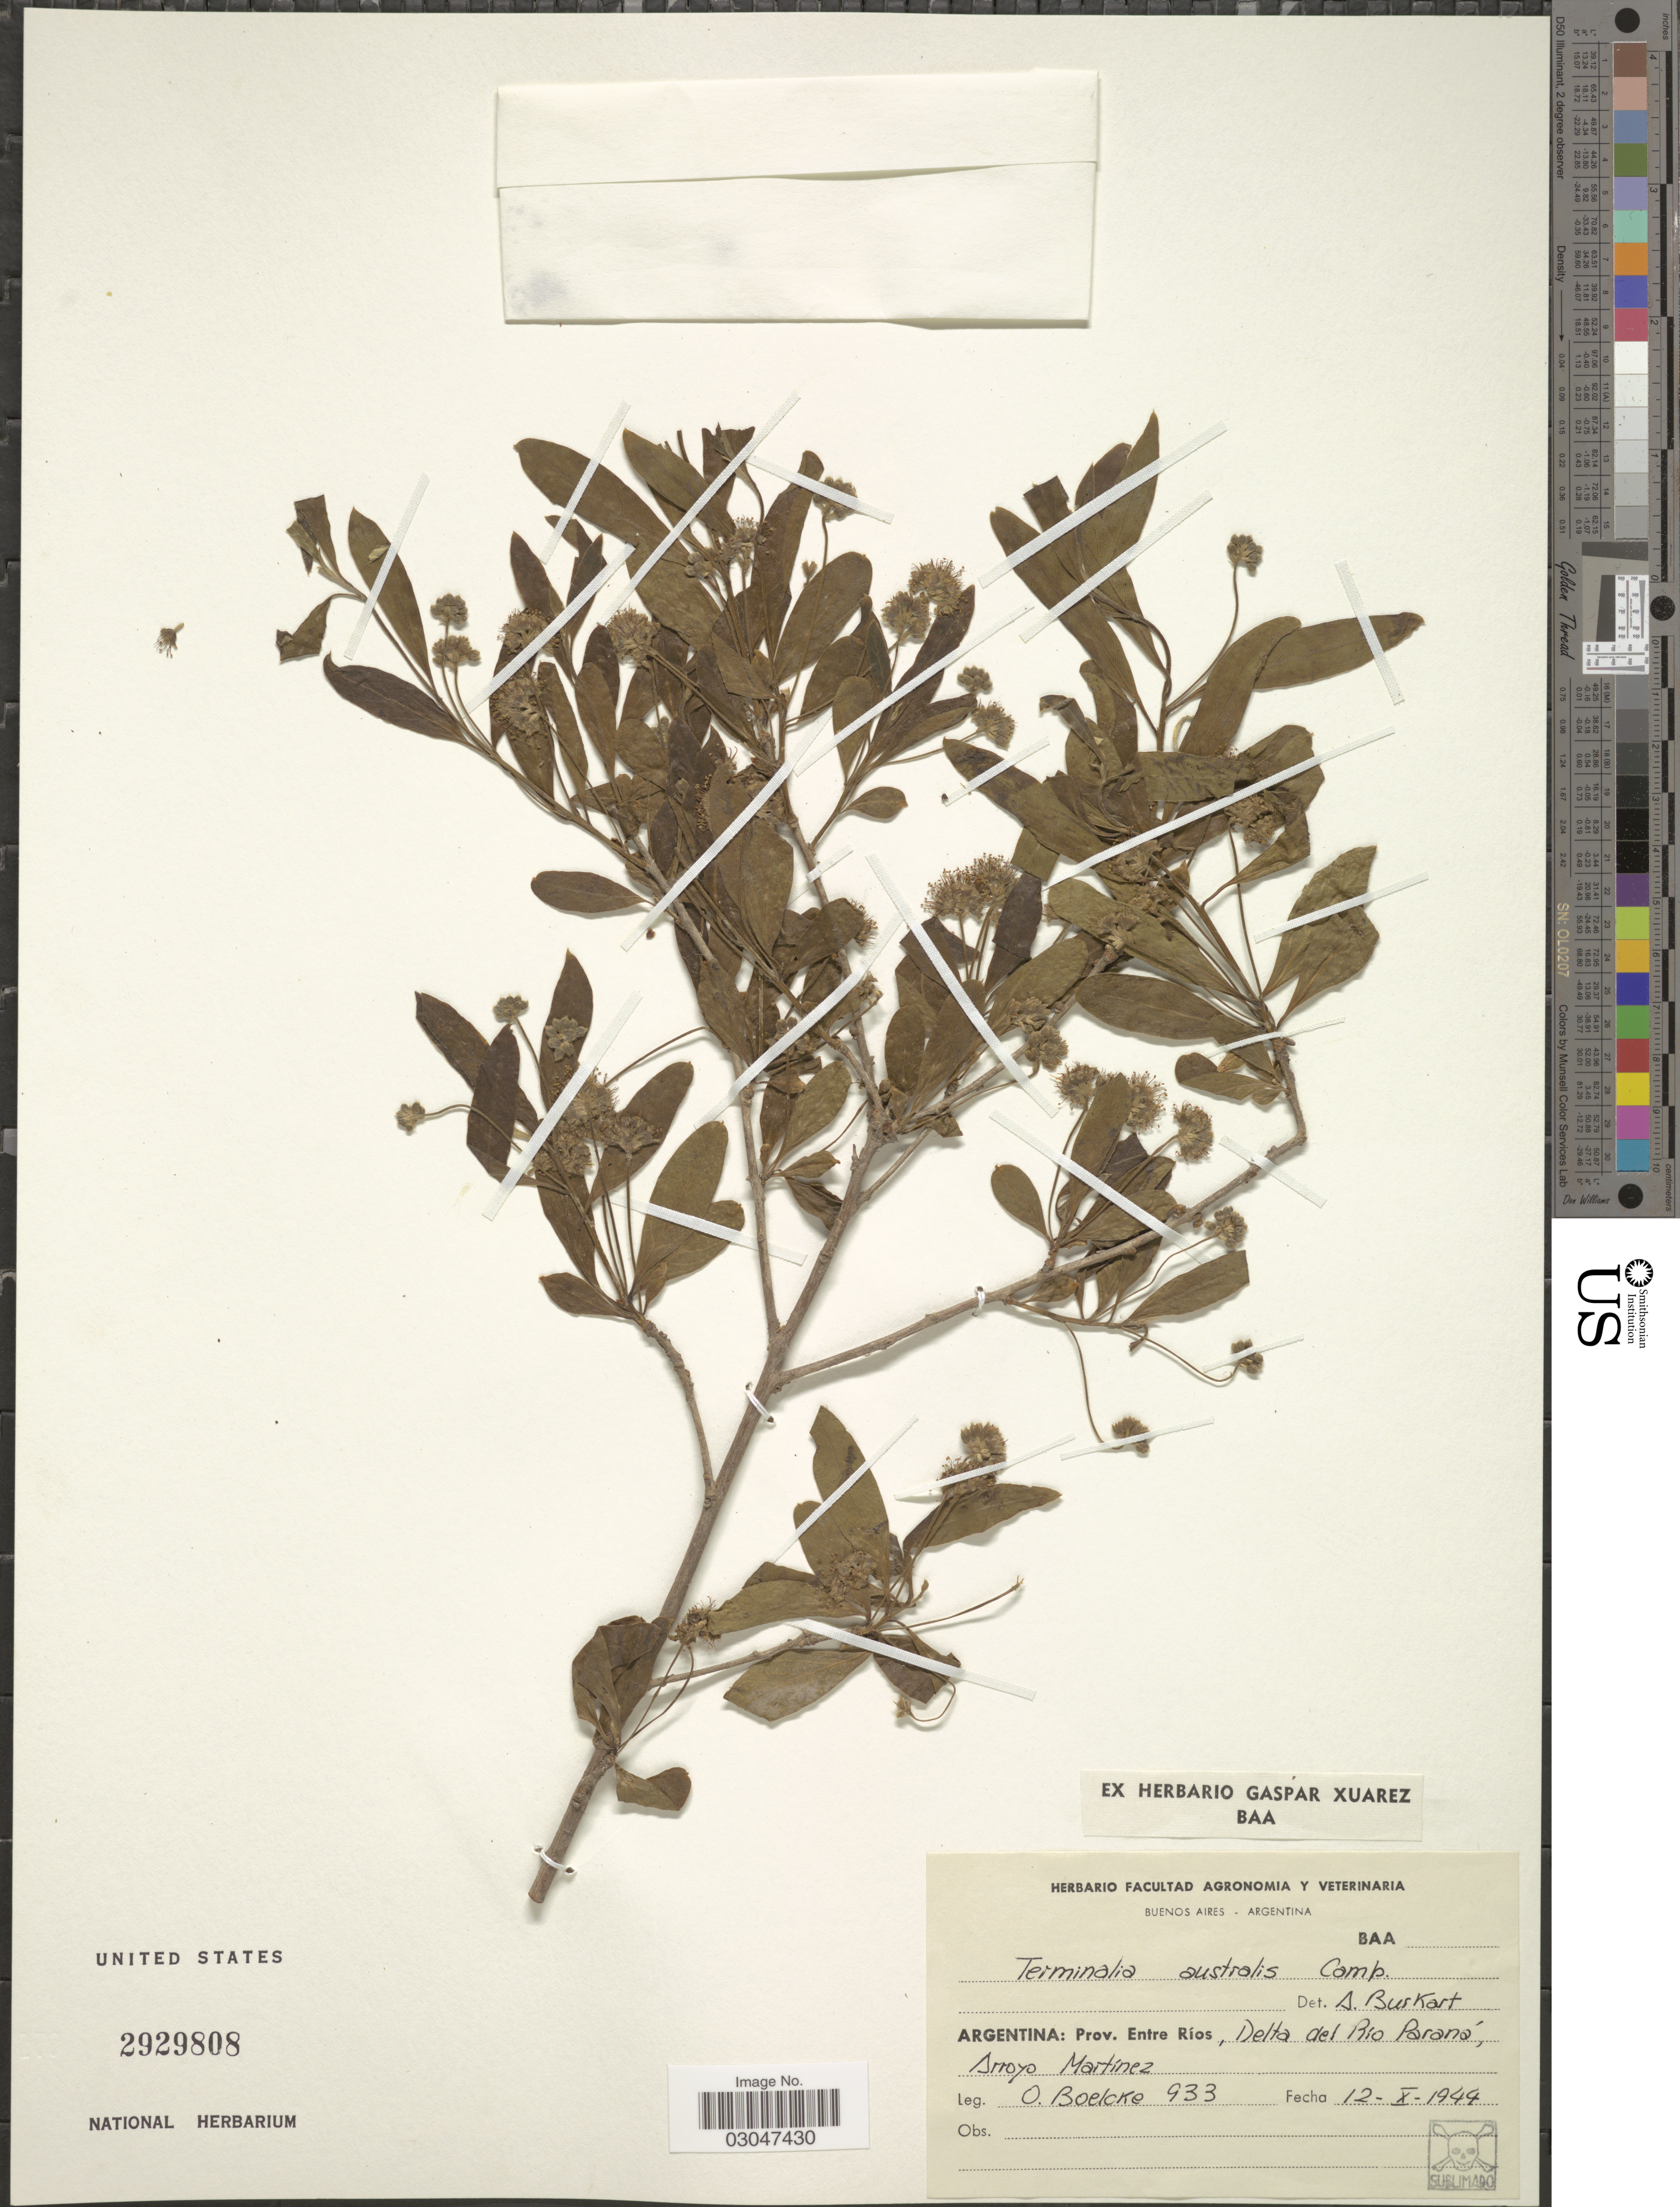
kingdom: Plantae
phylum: Tracheophyta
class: Magnoliopsida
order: Myrtales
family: Combretaceae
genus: Terminalia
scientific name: Terminalia australis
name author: Cambess.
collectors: O. Boelcke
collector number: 933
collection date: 1944-10-12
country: Argentina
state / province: Entre Rios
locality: Delta del Rio Paraná, Arroyo Martínez.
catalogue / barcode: US 2929808